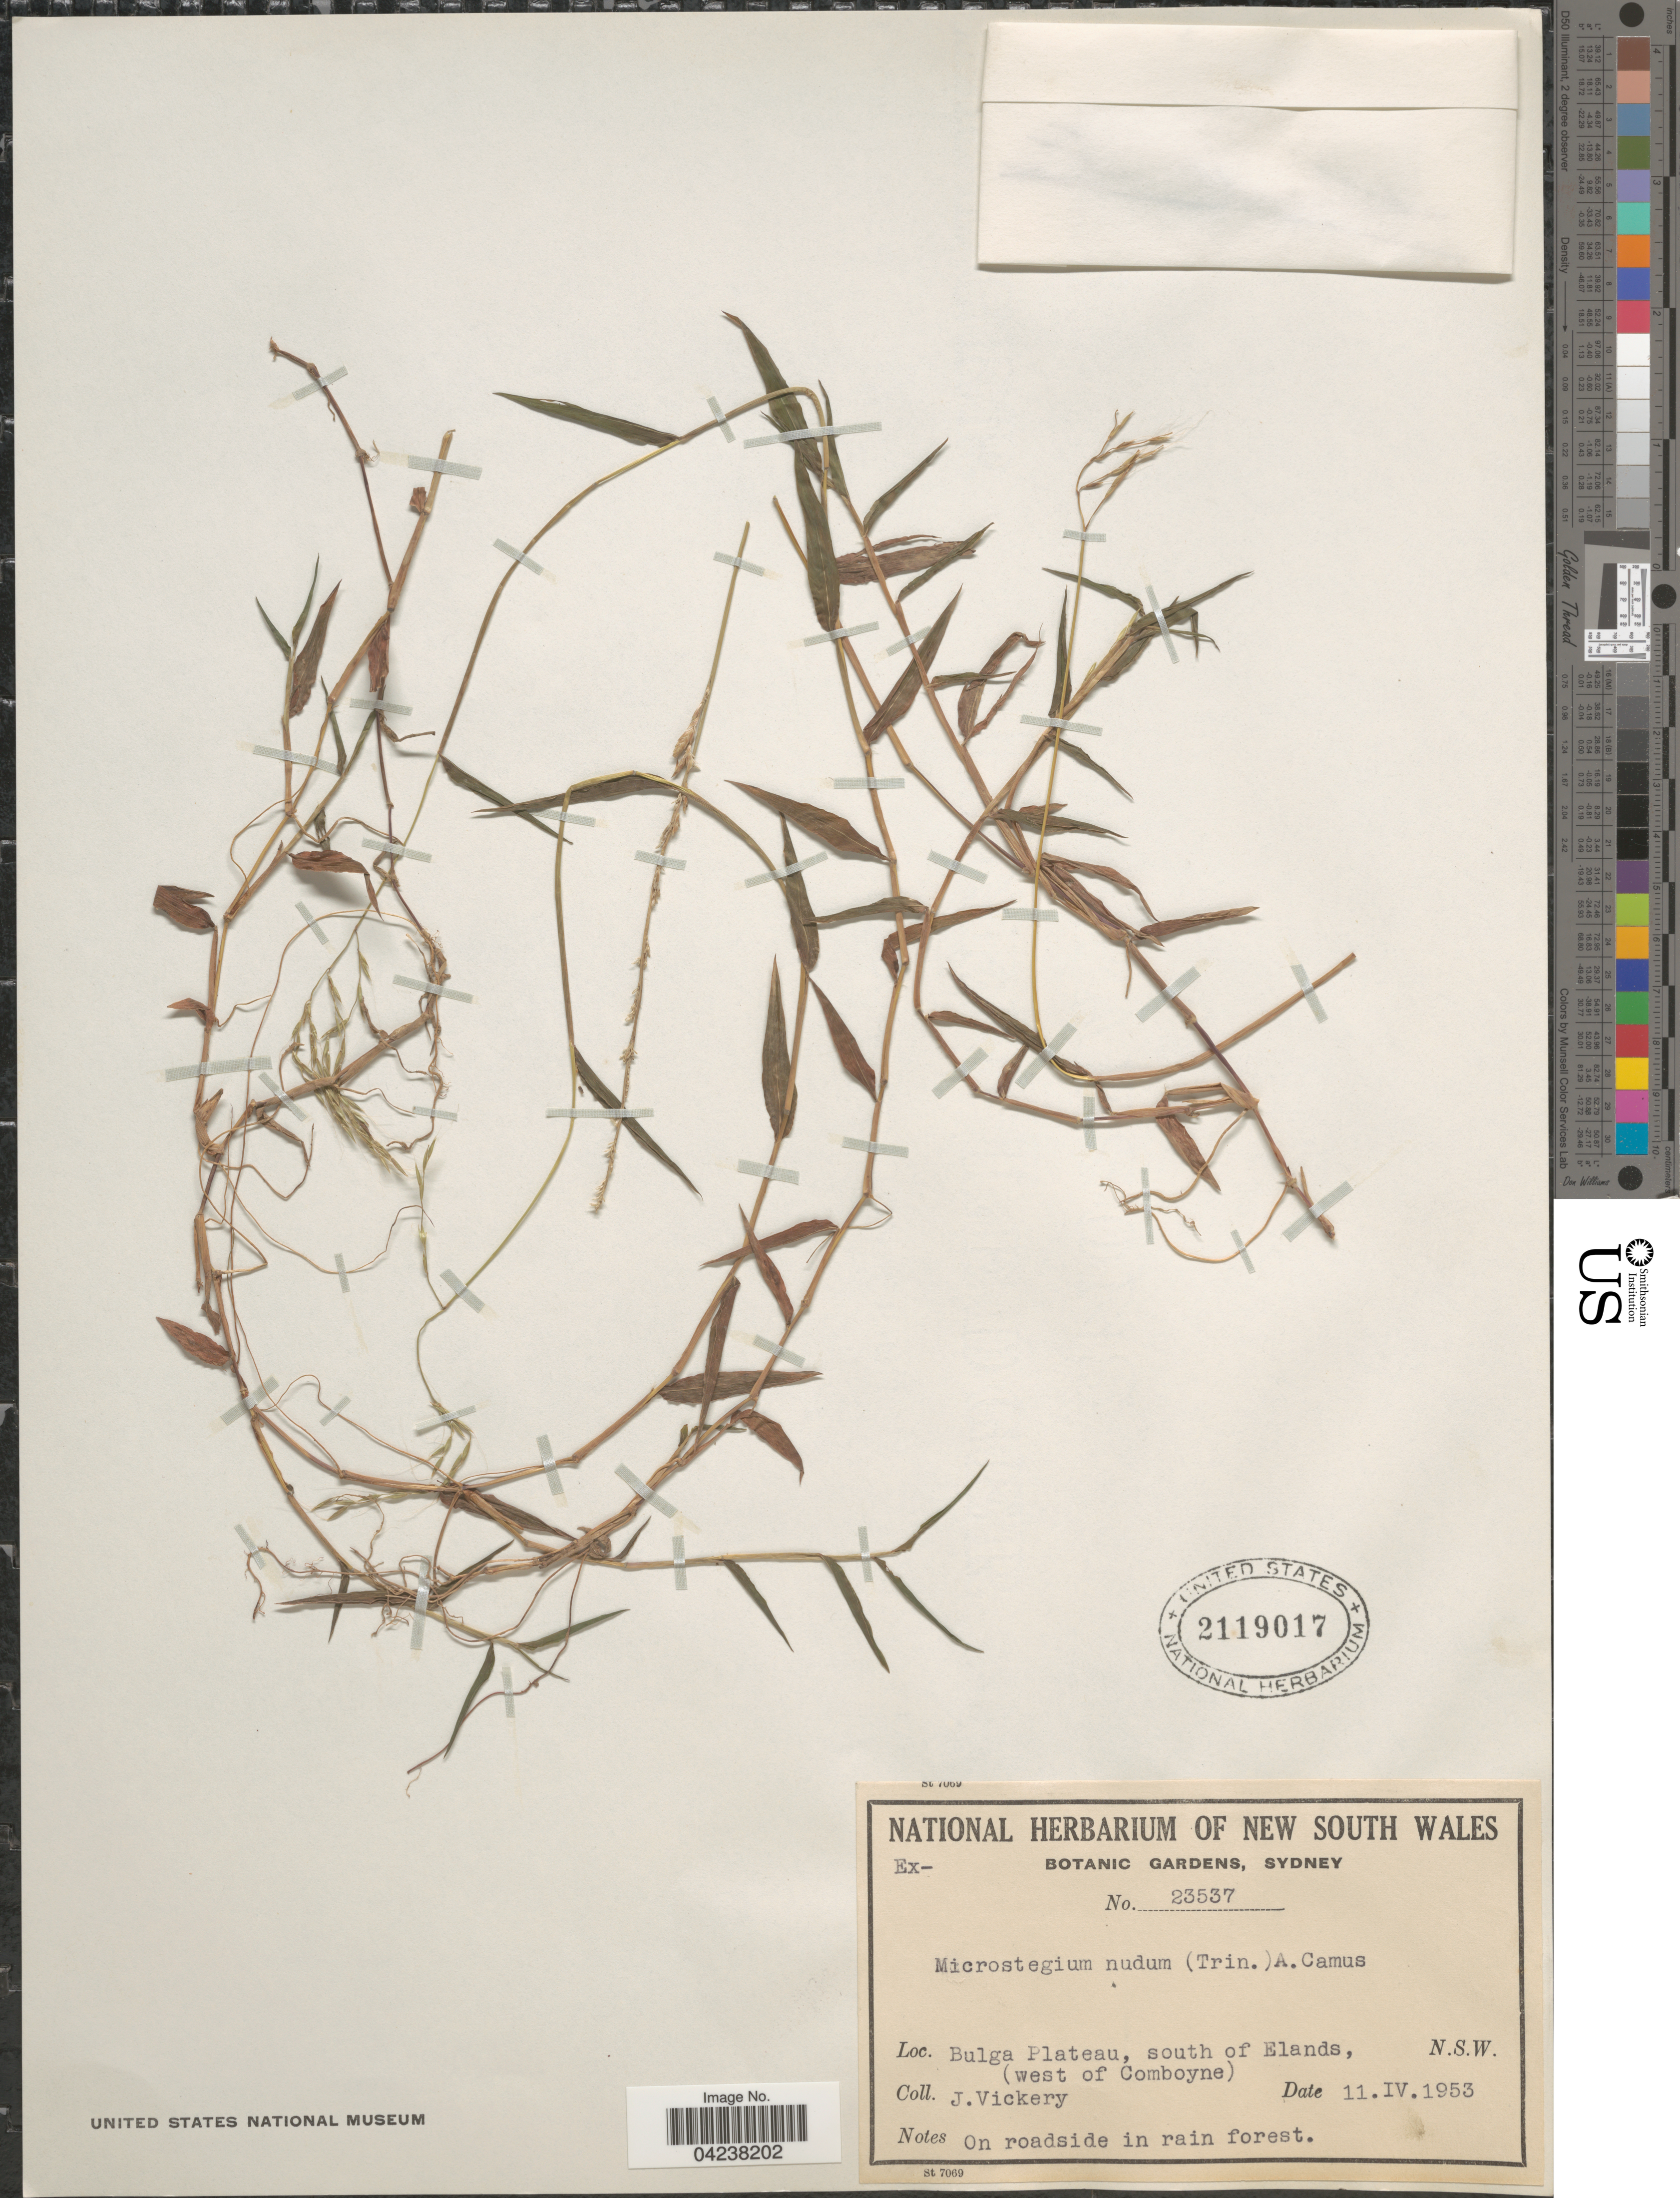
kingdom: Plantae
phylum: Tracheophyta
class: Liliopsida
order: Poales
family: Poaceae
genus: Microstegium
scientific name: Microstegium nudum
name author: (Trin.) A. Camus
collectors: J. Vickery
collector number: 23537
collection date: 1953-04-11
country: Australia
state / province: New South Wales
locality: Bulga Plateau, south of Elands, (west of Comboyne).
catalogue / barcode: US 2119017